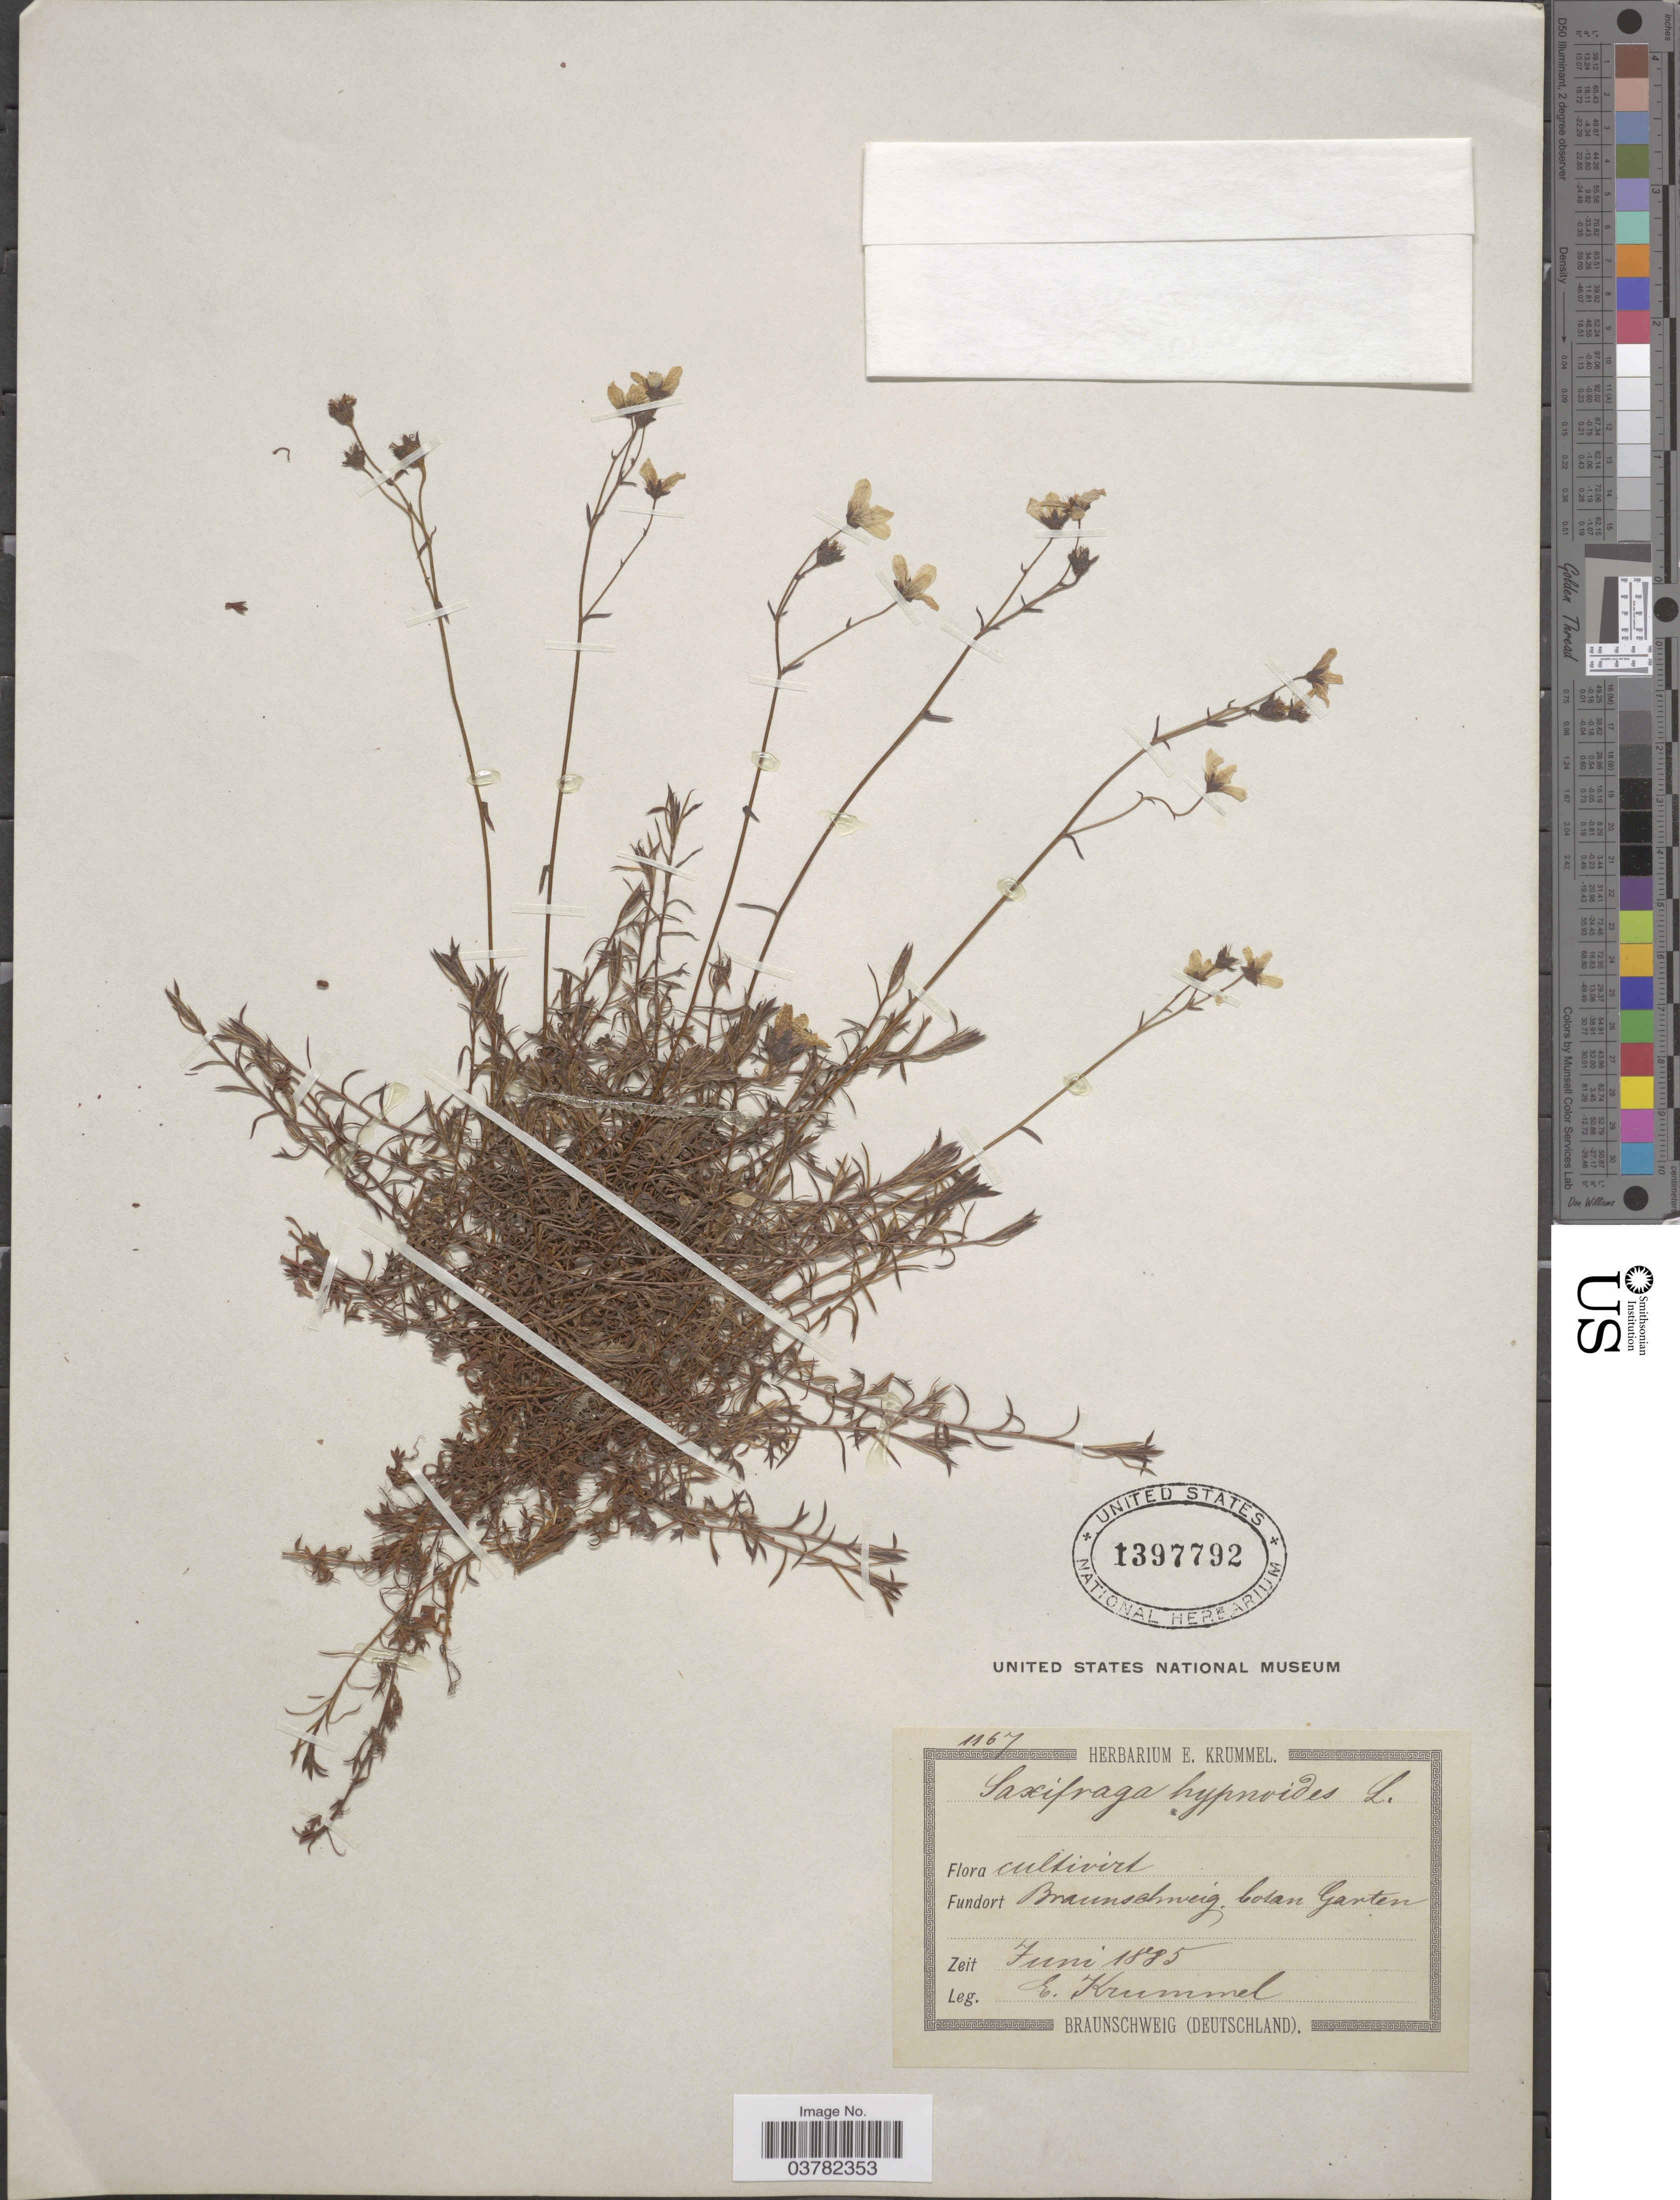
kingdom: Plantae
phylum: Tracheophyta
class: Magnoliopsida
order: Saxifragales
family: Saxifragaceae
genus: Saxifraga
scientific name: Saxifraga hypnoides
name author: L.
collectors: E. Krummel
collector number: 1167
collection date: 1885-06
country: Germany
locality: Braunschweig. botan Garten.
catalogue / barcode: US 1397792